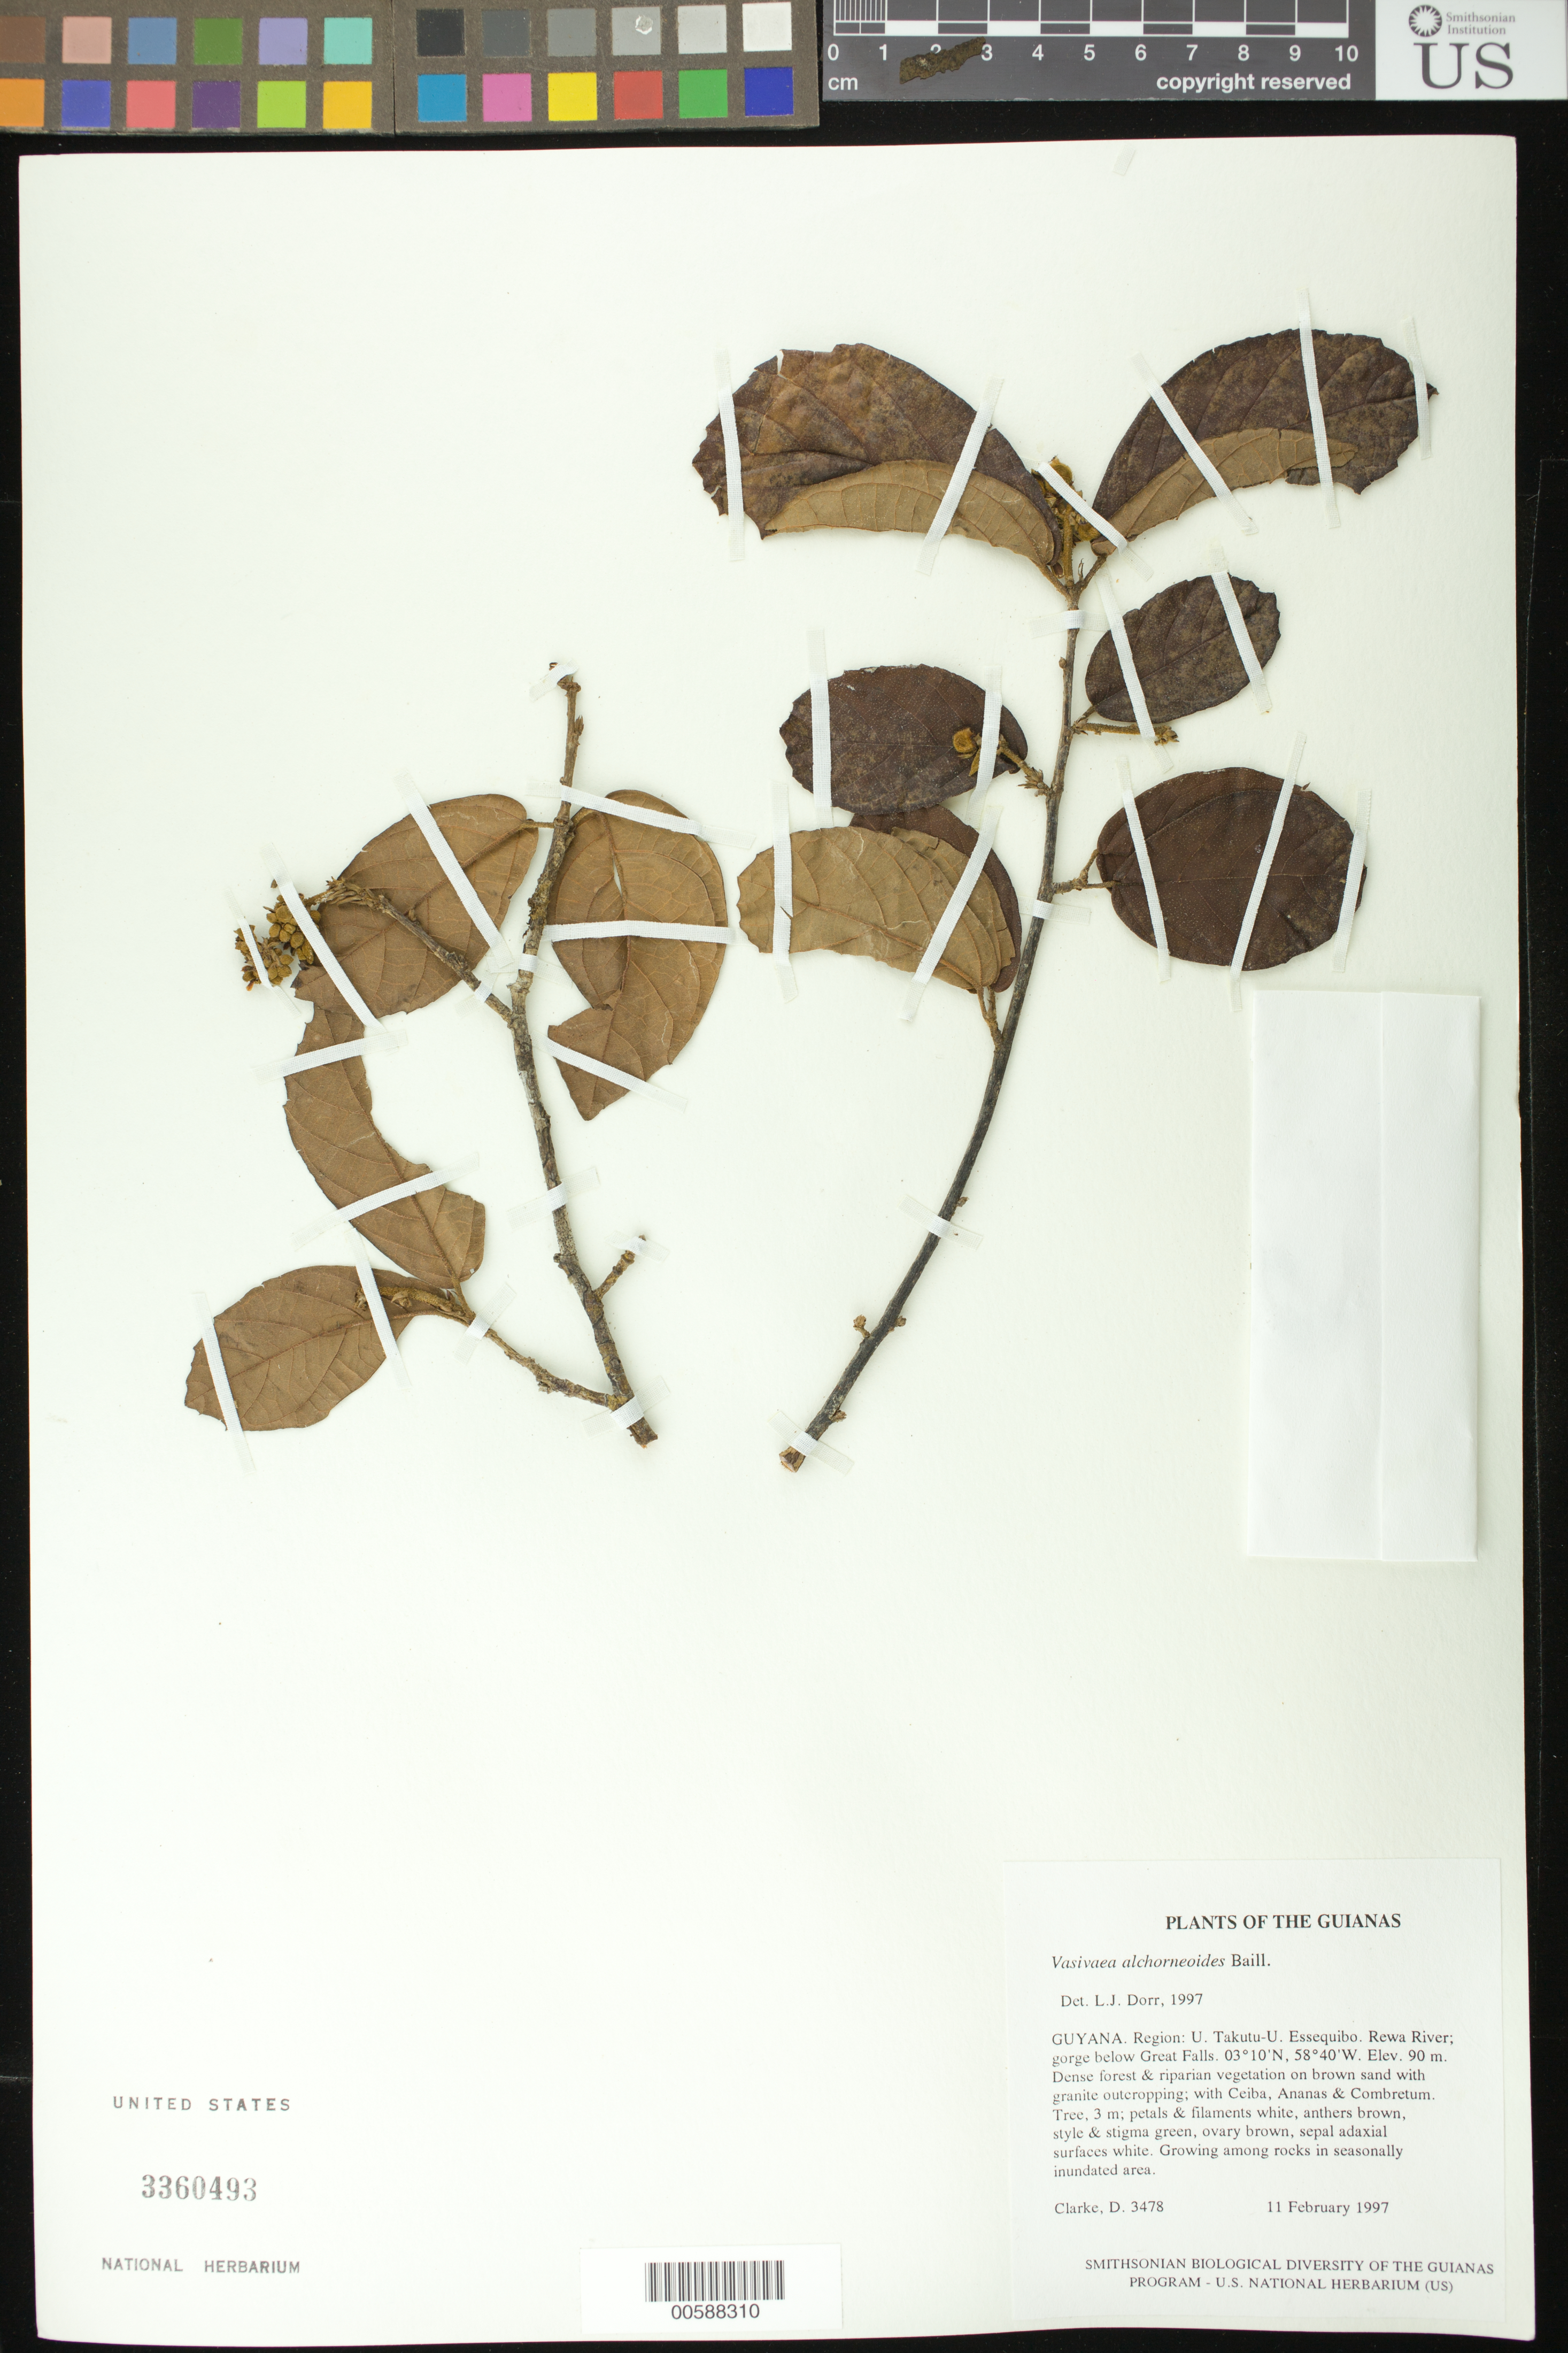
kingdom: Plantae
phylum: Tracheophyta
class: Magnoliopsida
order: Malvales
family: Malvaceae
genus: Vasivaea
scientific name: Vasivaea alchorneoides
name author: Baill.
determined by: Dorr, L. J., (BOT), Smithsonian Institution - National Museum of Natural History (UNITED STATES)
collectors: H. D. Clarke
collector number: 3478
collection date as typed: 11 February 1997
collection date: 1997-02-11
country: Guyana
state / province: U. Takutu-U. Essequibo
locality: Rewa River; gorge below Great Falls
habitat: Dense forest & riparian vegetation on brown sand with granite outcropping; with Ceiba, Ananas & Combretum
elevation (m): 90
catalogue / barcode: US 3360493